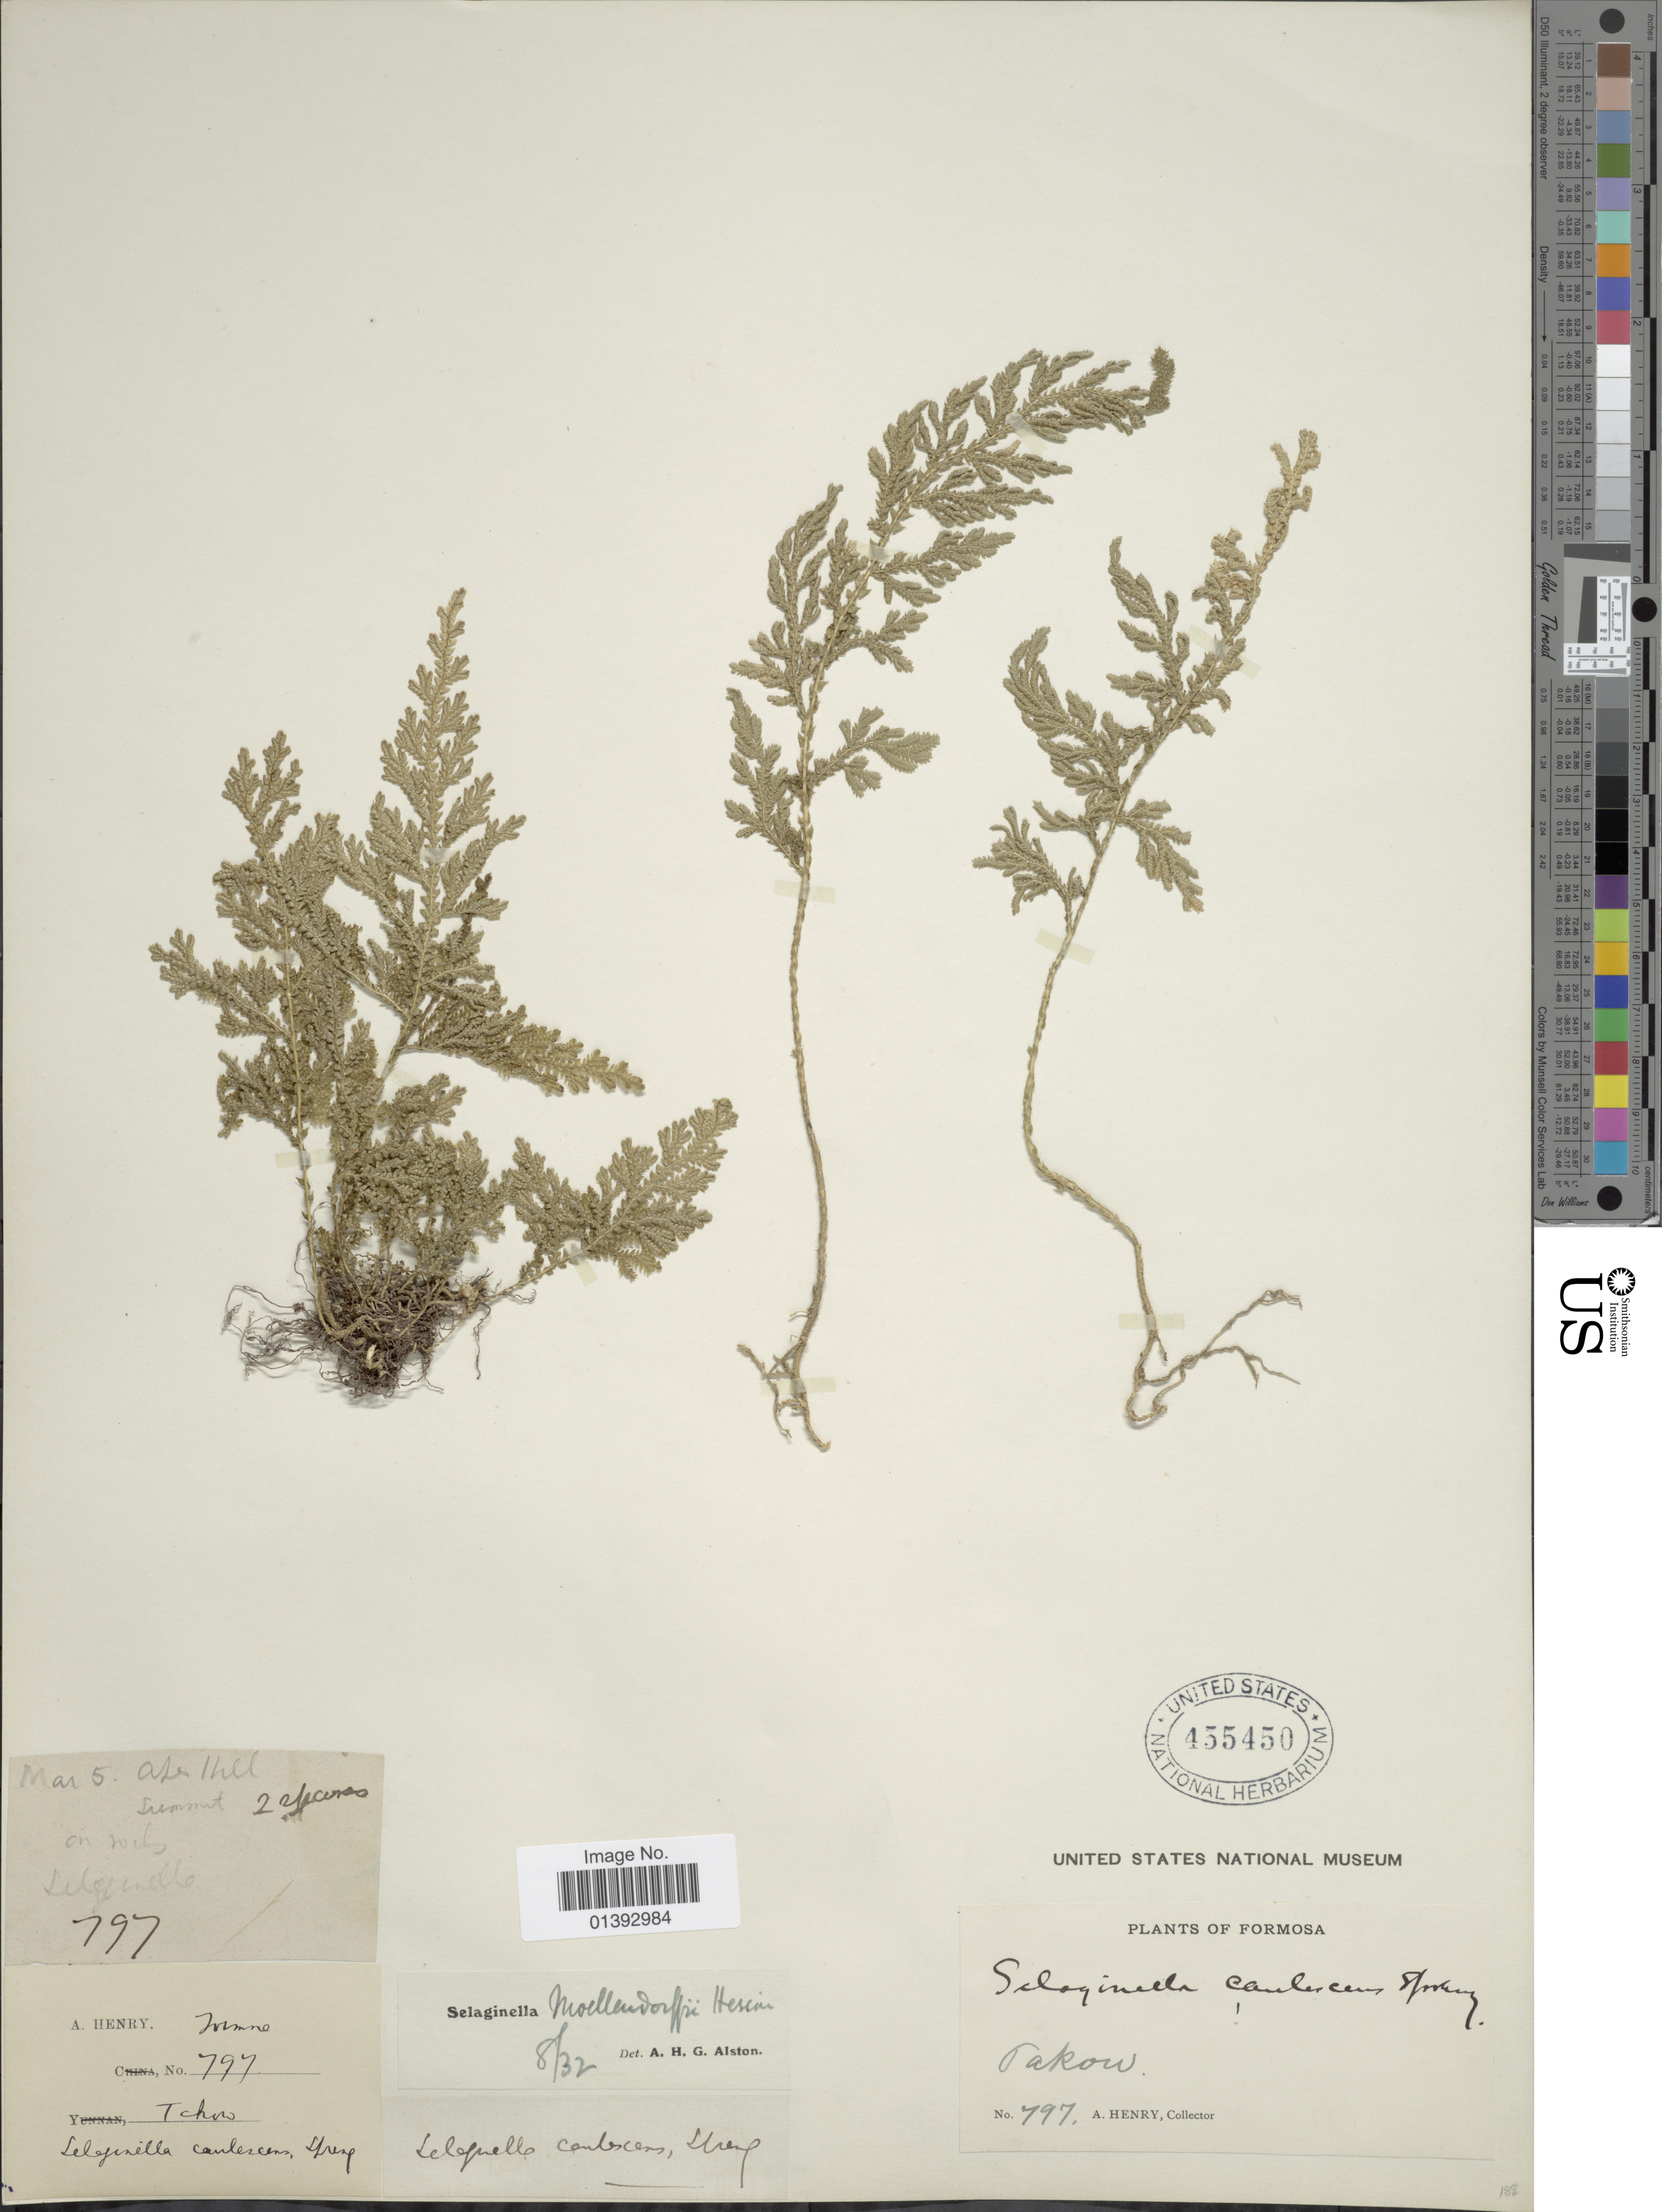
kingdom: Plantae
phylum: Tracheophyta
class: Lycopodiopsida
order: Selaginellales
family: Selaginellaceae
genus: Selaginella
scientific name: Selaginella moellendorffii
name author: Hieron.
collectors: A. Henry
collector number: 797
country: Taiwan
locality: Takow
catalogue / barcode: US 455450